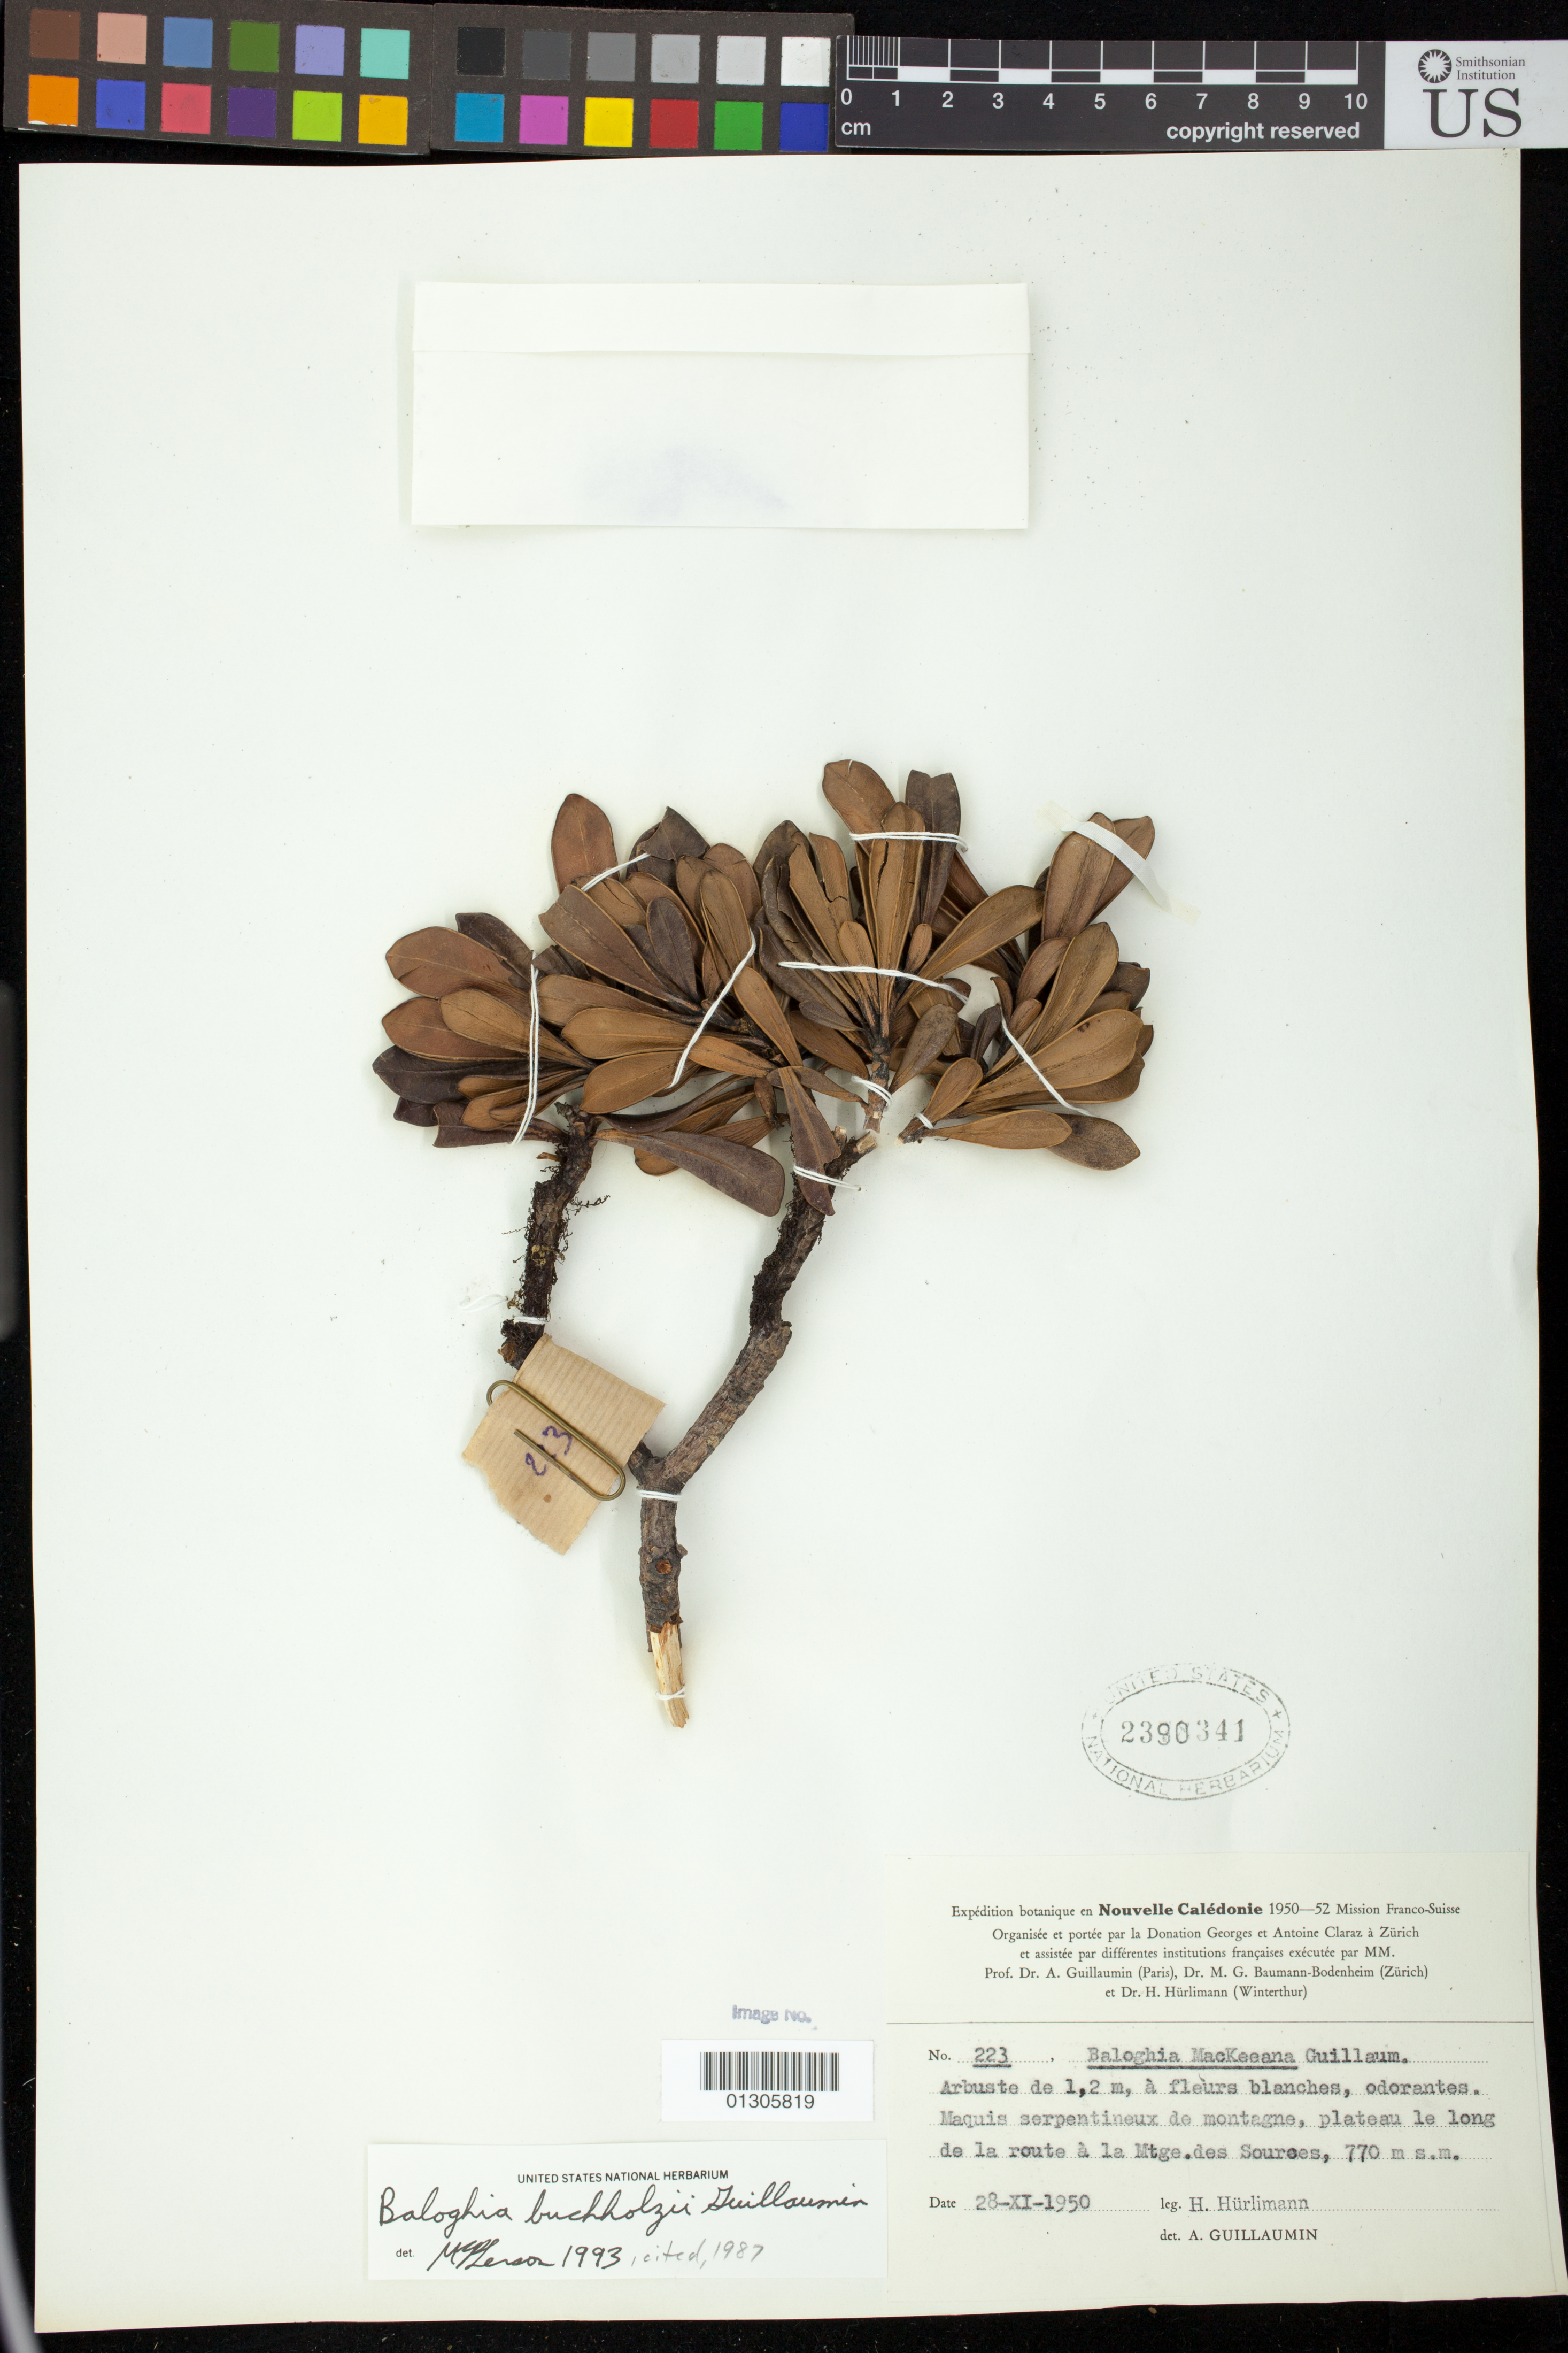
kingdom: Plantae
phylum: Tracheophyta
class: Magnoliopsida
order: Malpighiales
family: Euphorbiaceae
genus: Baloghia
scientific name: Baloghia montana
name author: (Müll. Arg.) Pax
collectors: H. Hurlimann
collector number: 223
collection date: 1950-11-28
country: New Caledonia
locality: Maquis serpentineux de montagne, plateau le long de la route a la Mtge. des Sources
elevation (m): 770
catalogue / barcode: US 2390341